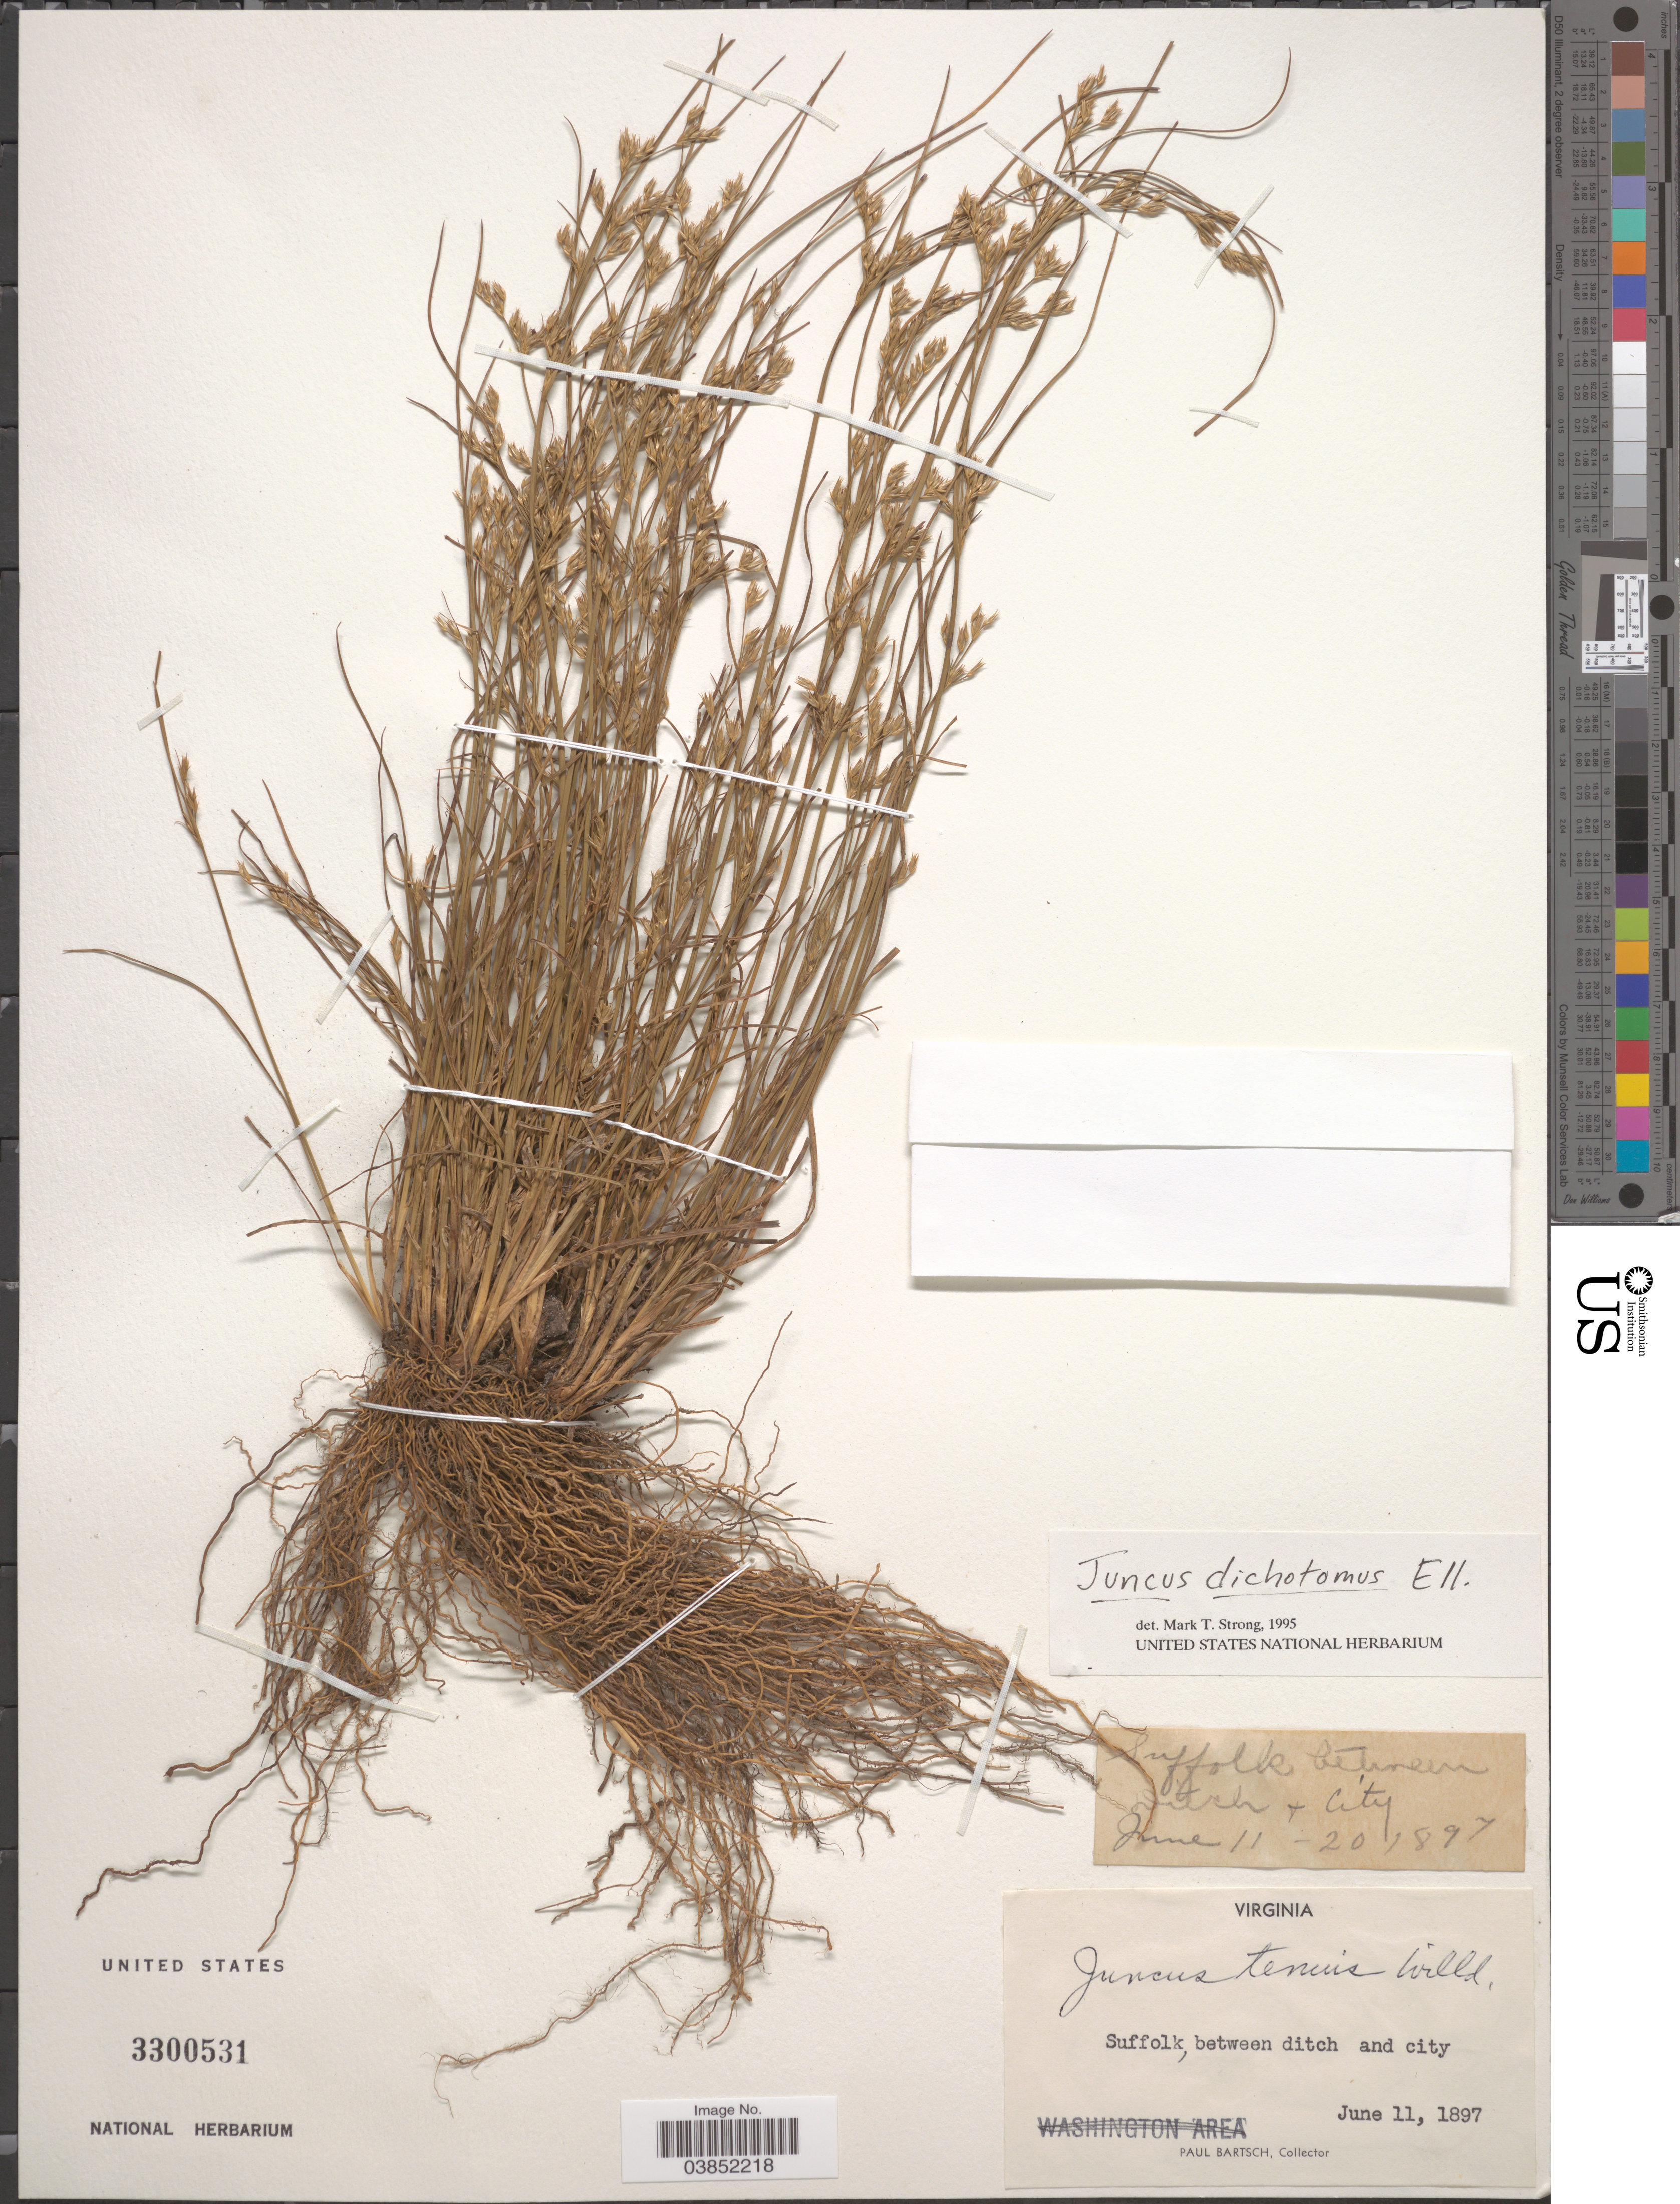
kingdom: Plantae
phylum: Tracheophyta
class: Liliopsida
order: Poales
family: Juncaceae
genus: Juncus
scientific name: Juncus dichotomus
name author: Elliott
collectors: P. Bartsch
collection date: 1897-06-11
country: United States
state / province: Virginia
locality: Suffolk, between ditch and city.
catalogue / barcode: US 3300531